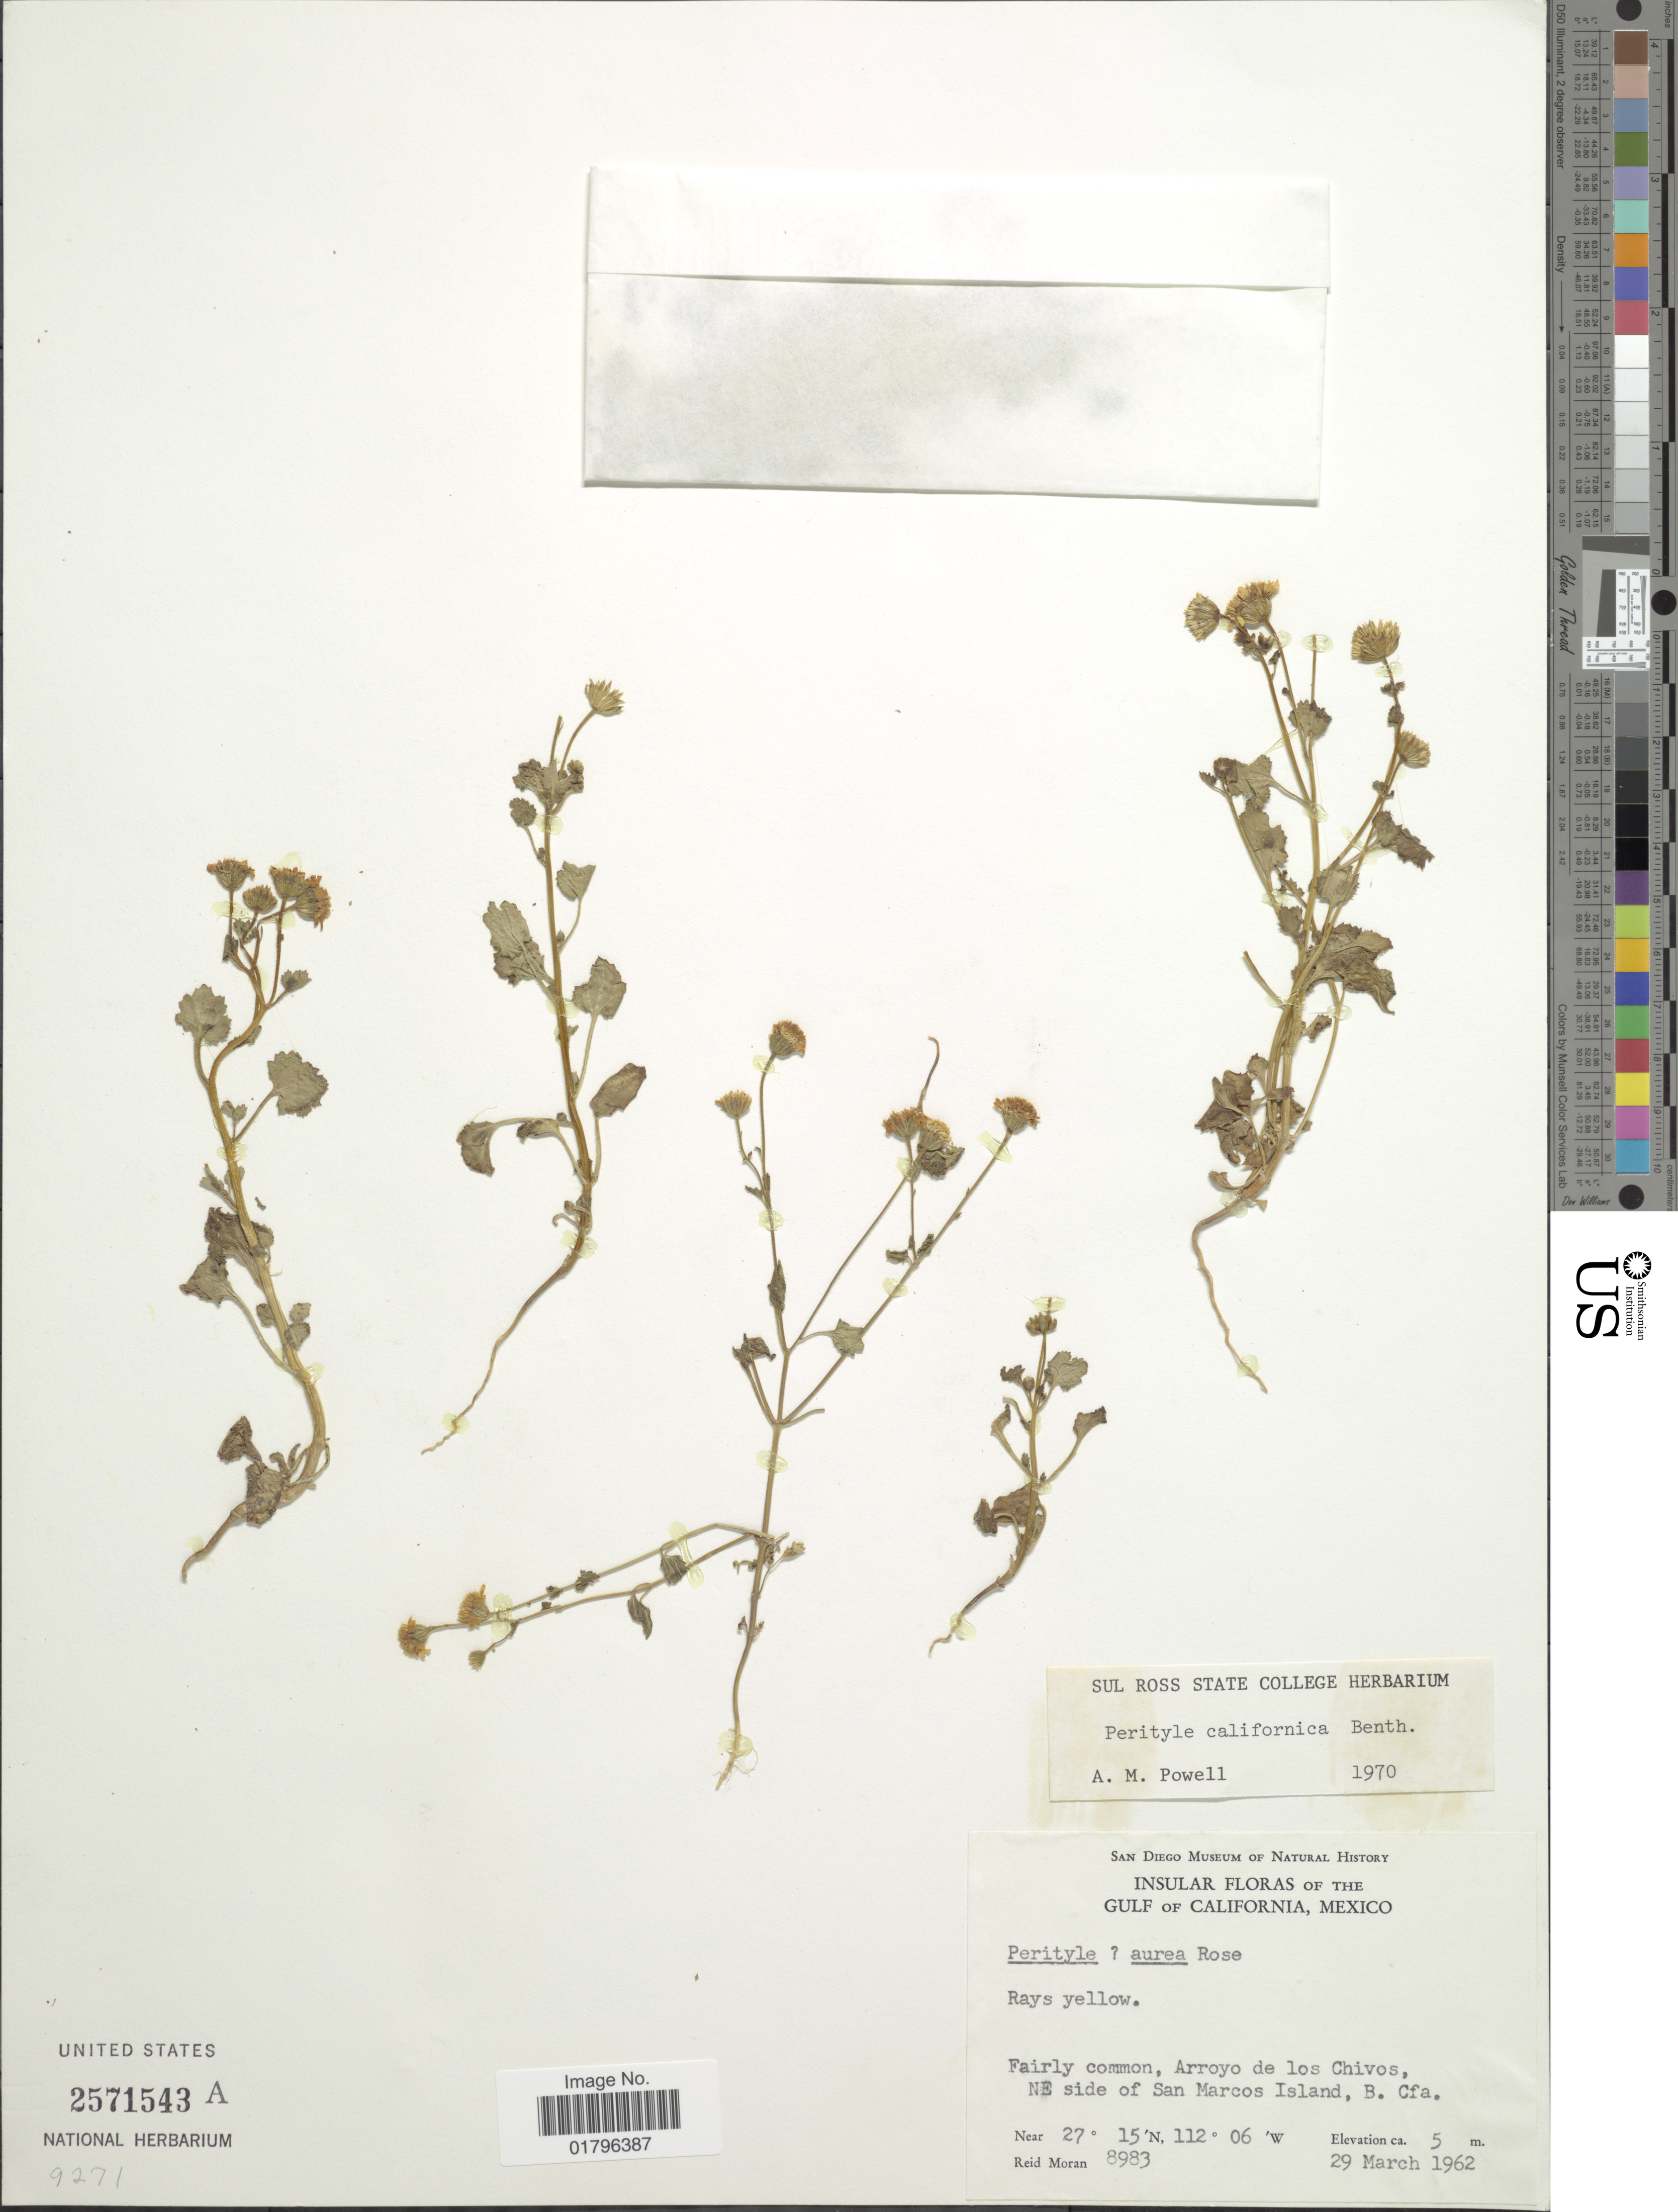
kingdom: Plantae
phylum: Tracheophyta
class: Magnoliopsida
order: Asterales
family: Asteraceae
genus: Perityle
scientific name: Perityle californica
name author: Benth.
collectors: R. V. Moran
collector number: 8983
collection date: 1962-03-29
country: Mexico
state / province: Baja California Sur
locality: Gulf of California, Arroyo de los Chivos, NE side of San Marcos Island, B. Cfa.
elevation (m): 5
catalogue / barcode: US 2571543A